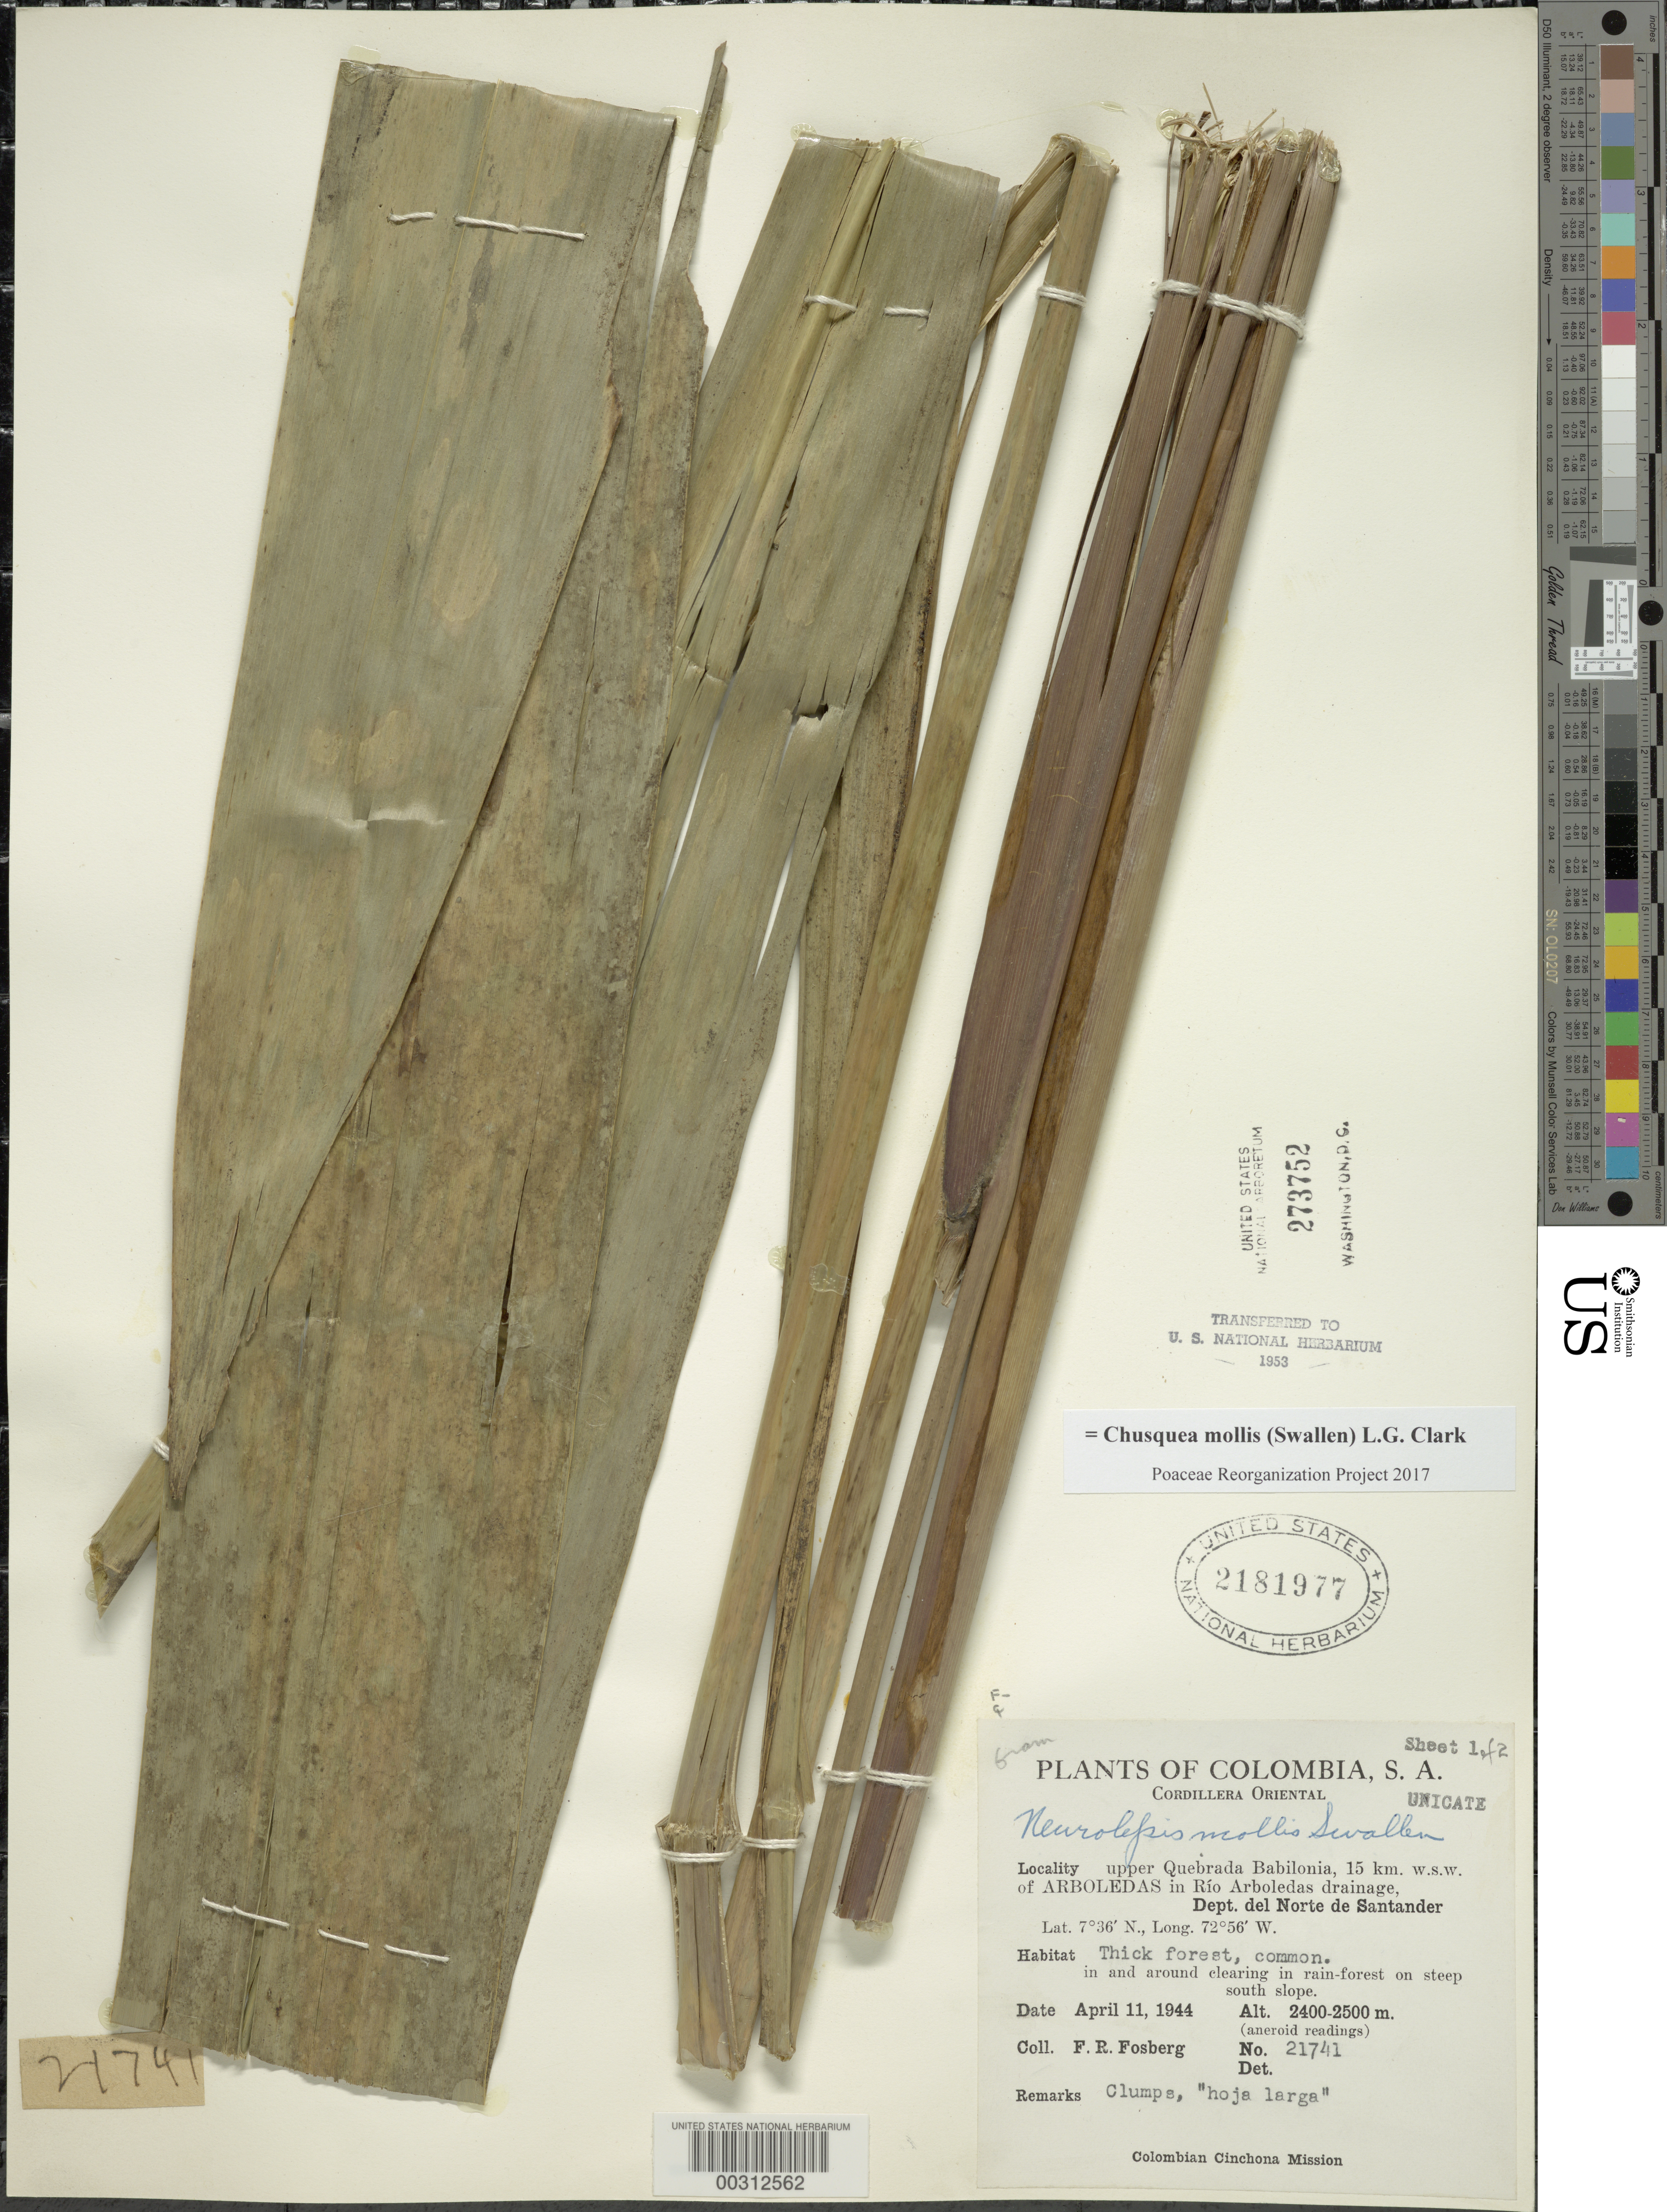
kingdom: Plantae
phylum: Tracheophyta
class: Liliopsida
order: Poales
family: Poaceae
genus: Chusquea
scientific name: Chusquea mollis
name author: (Swallen) L.G. Clark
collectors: F. R. Fosberg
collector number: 21741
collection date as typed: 11 Apr 1944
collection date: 1944-04-11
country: Colombia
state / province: Norte de Santander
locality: Quebrada Babilonia, Arboledas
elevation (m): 2400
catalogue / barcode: US 2181977